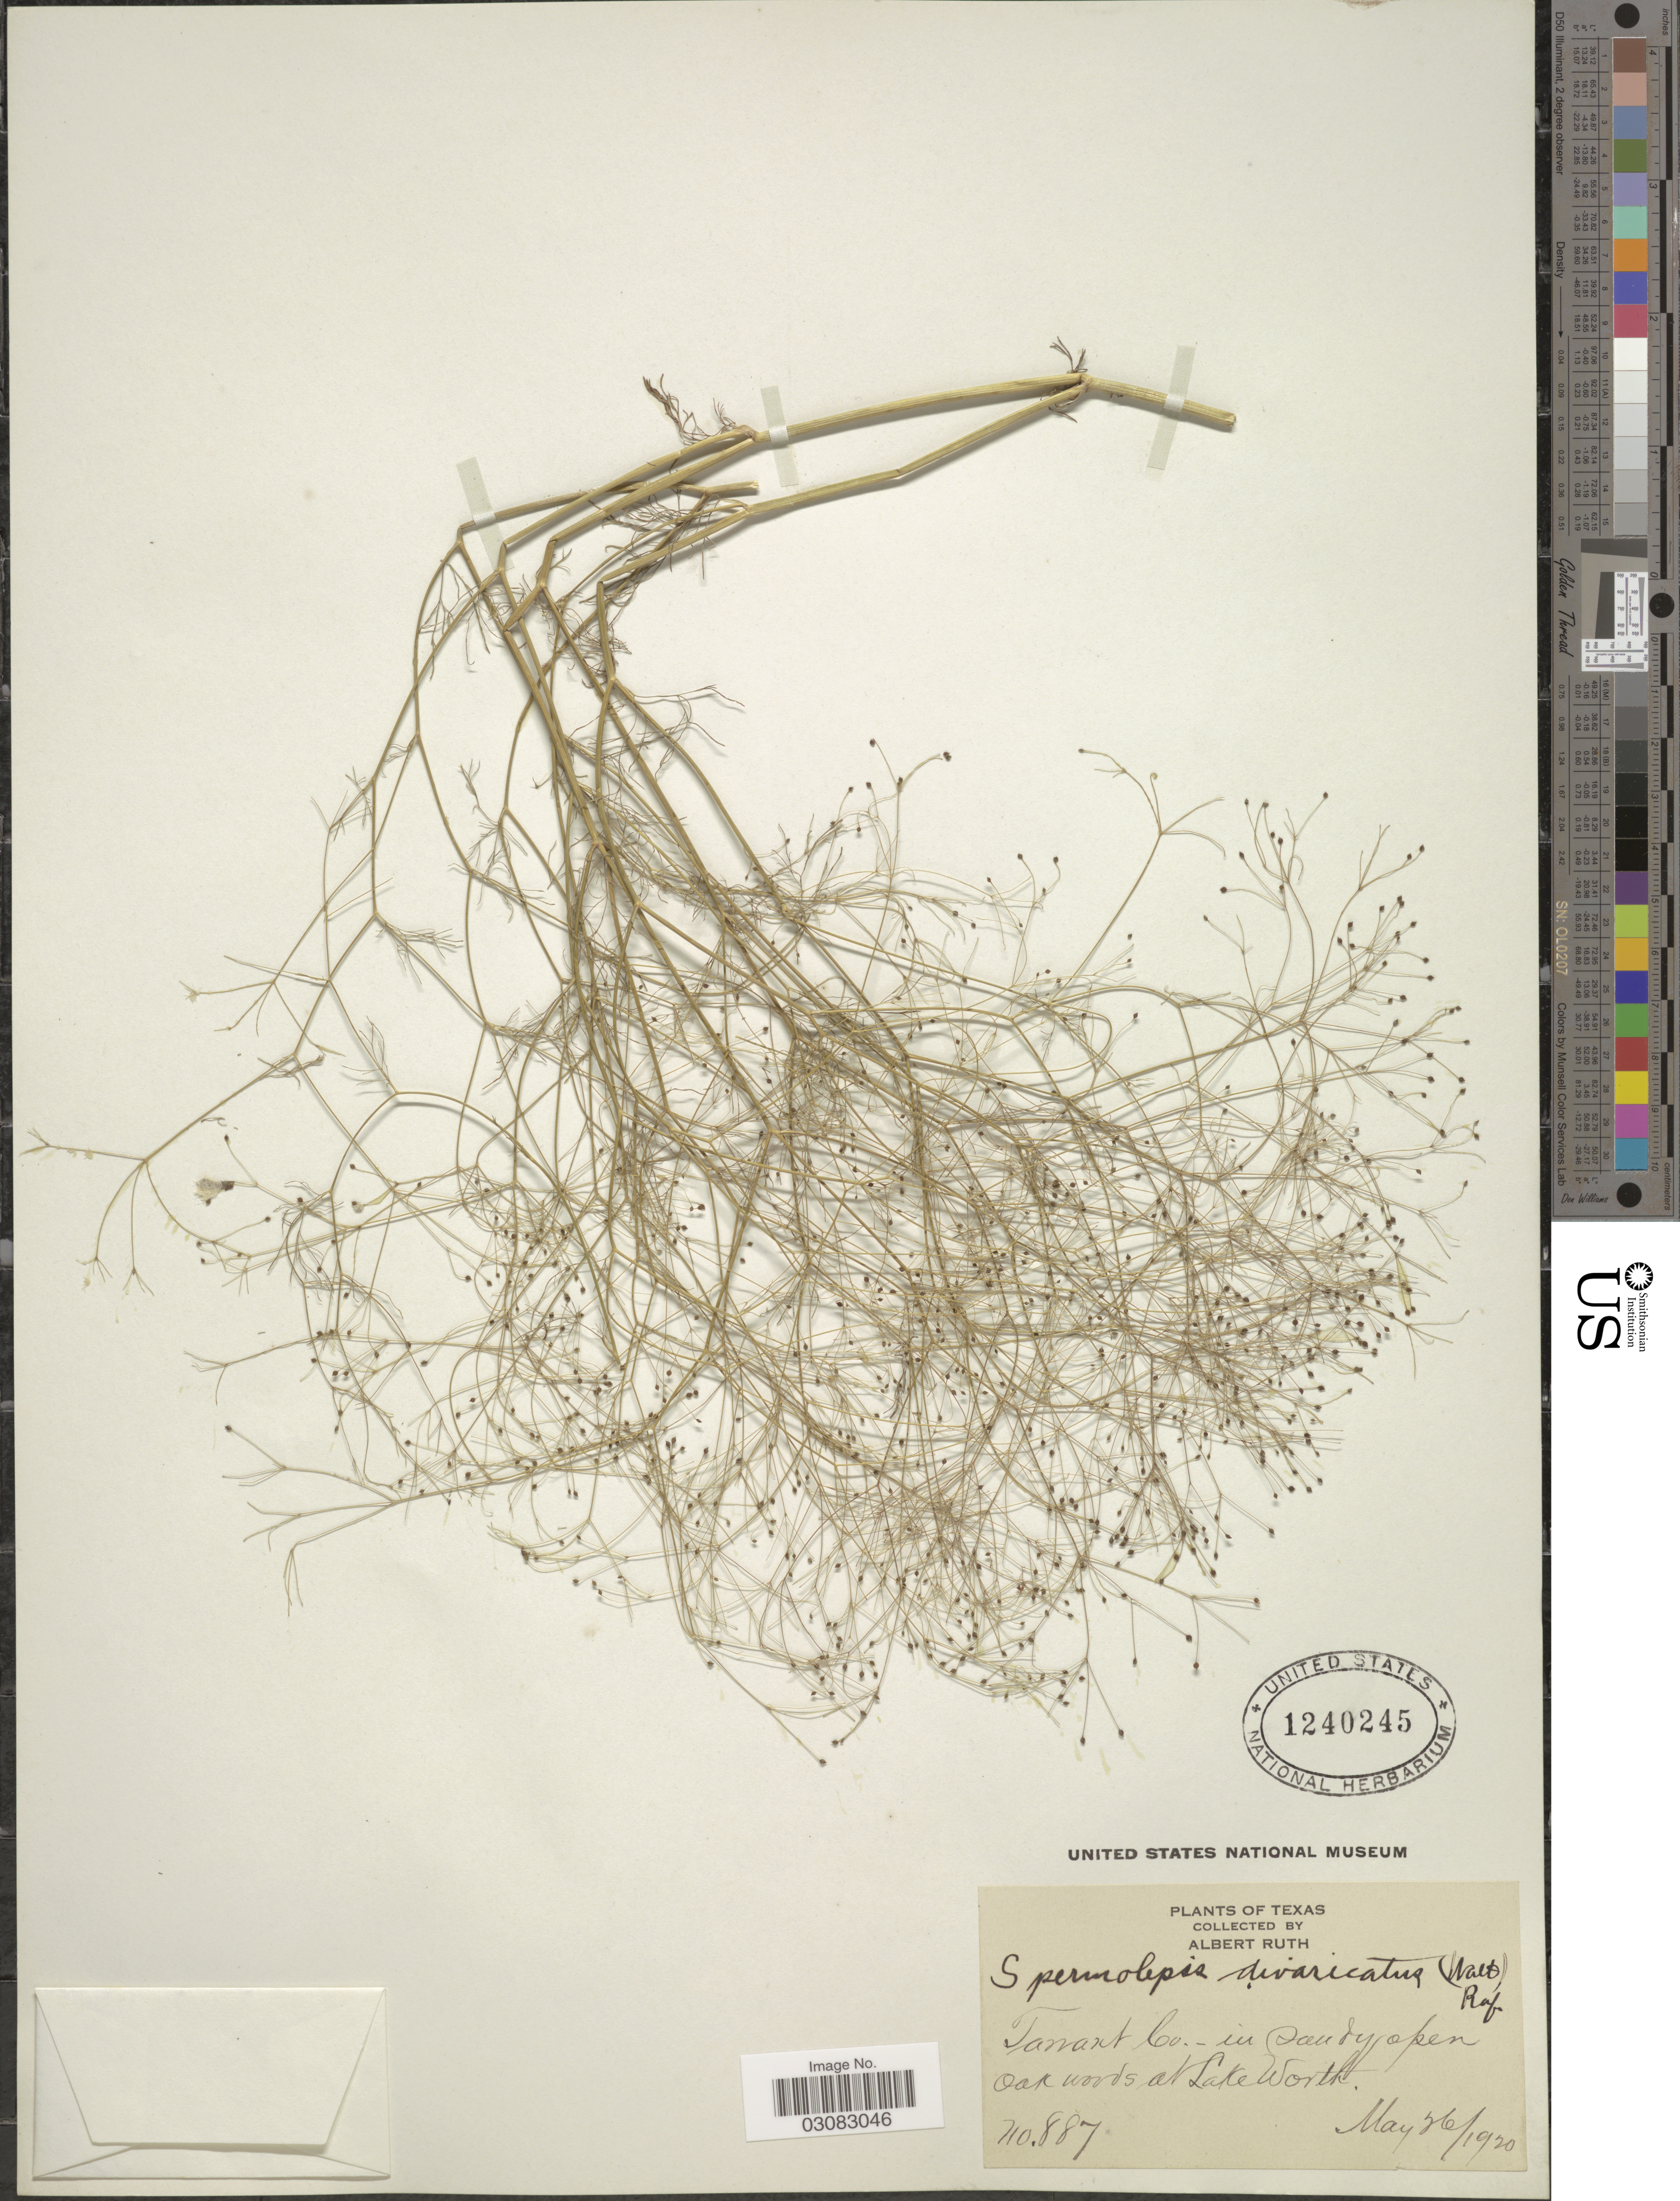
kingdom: Plantae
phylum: Tracheophyta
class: Magnoliopsida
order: Apiales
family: Apiaceae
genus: Spermolepis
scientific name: Spermolepis divaricata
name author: (Walter) Raf.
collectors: A. Ruth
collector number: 887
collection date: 1920-05-26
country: United States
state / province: Texas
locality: Tarrant Co., in sandy open Oak woods at Lake Worth.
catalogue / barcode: US 1240245